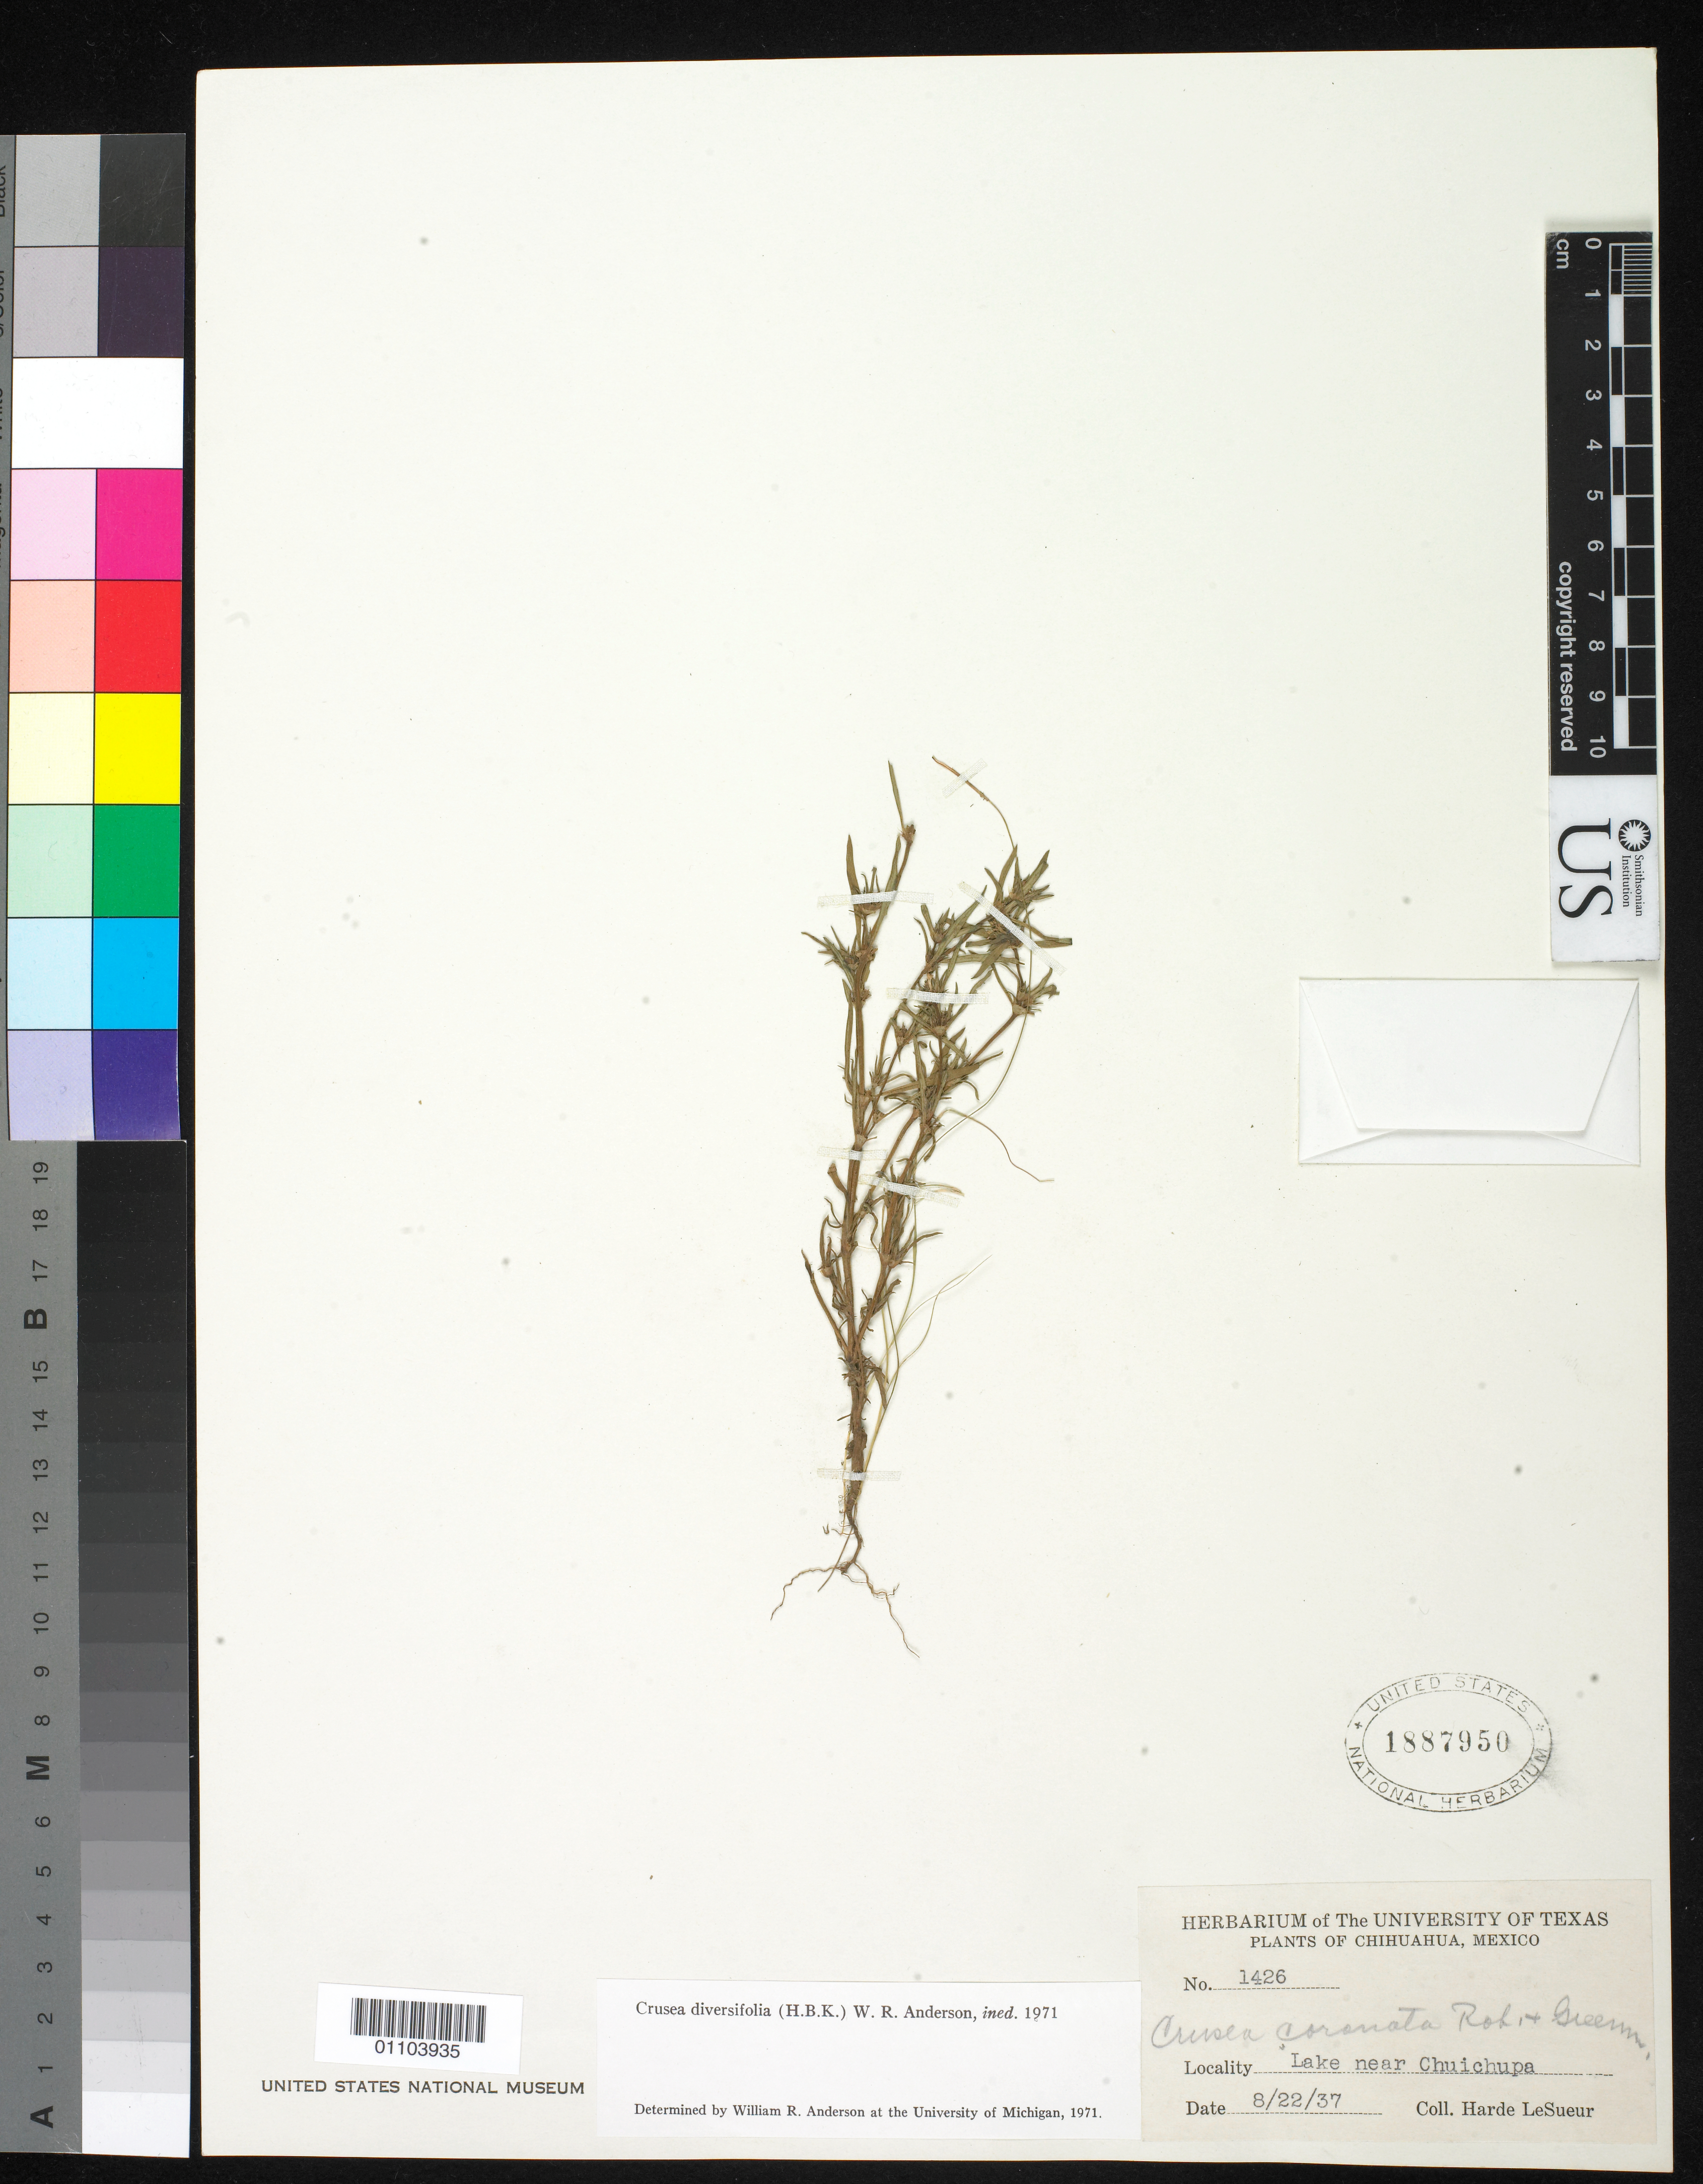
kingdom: Plantae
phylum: Tracheophyta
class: Magnoliopsida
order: Gentianales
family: Rubiaceae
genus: Crusea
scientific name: Crusea diversifolia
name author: (Kunth) W.R. Anderson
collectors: D. H. LeSueur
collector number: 1426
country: Mexico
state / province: Chihuahua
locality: Lake near Chuichupa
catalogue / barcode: US 1887950